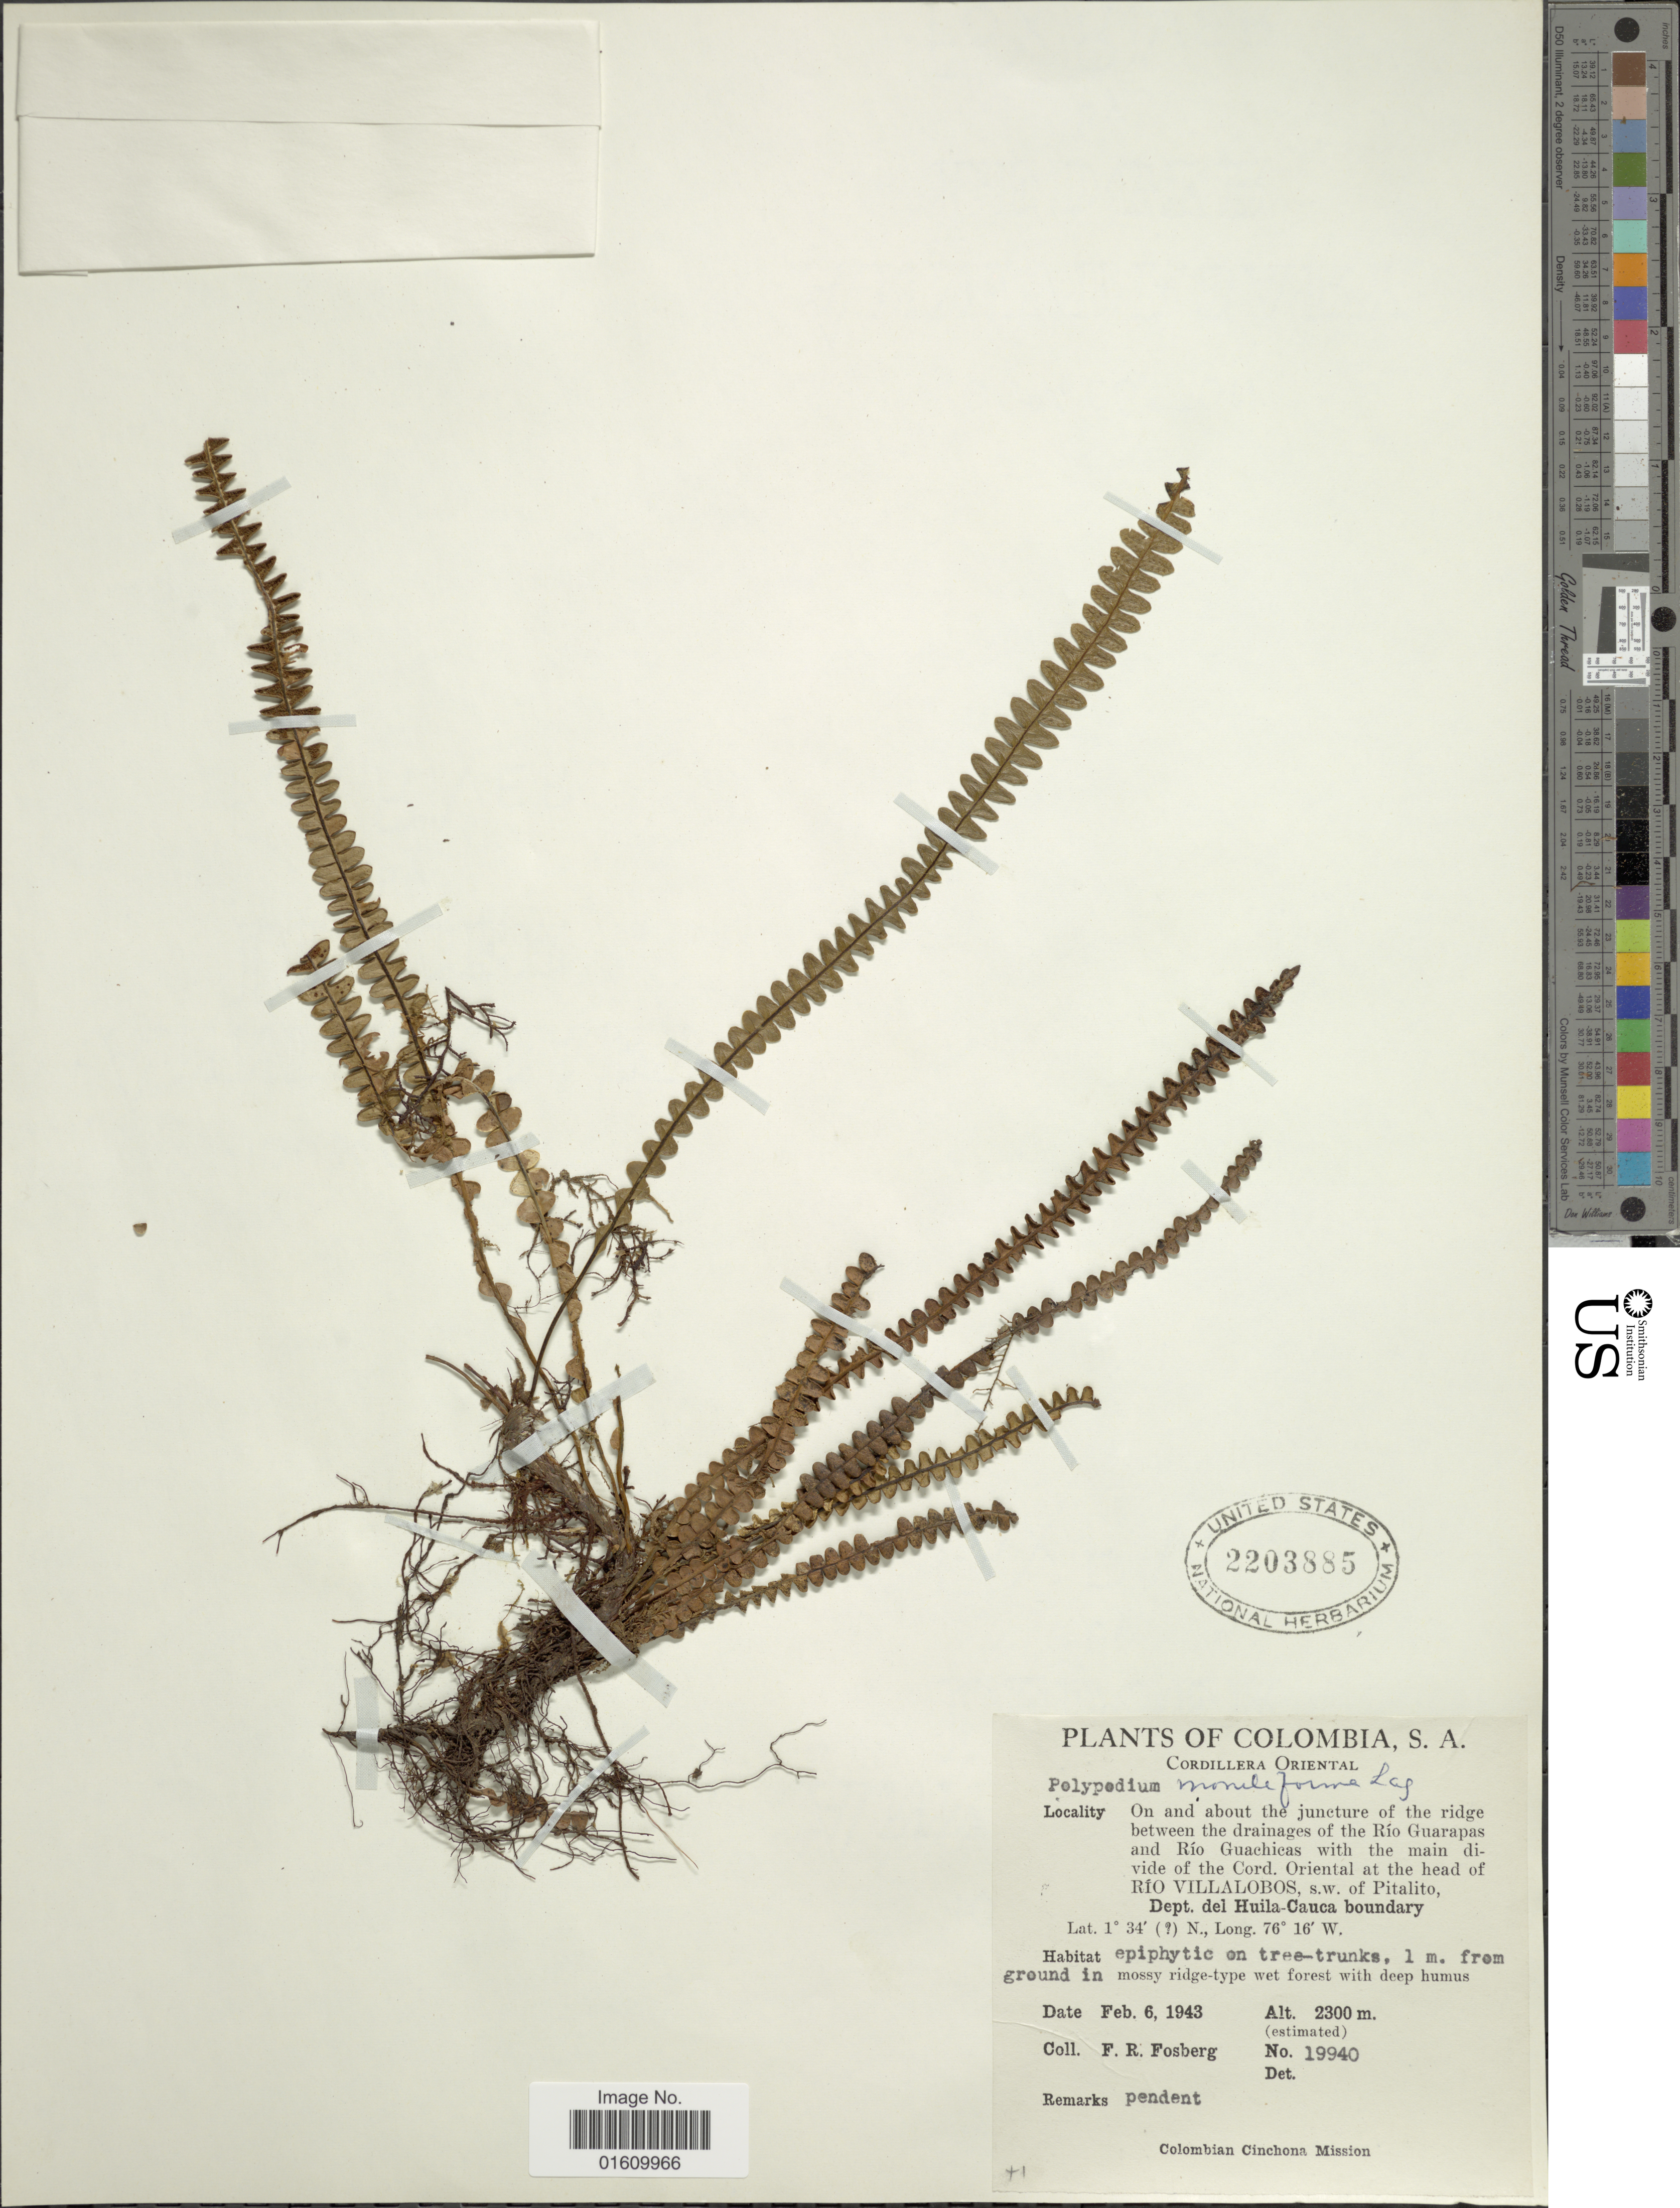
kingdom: Plantae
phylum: Tracheophyta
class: Polypodiopsida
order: Polypodiales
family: Polypodiaceae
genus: Melpomene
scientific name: Melpomene moniliformis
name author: (Lag. ex Sw.) A.R. Sm. & R.C. Moran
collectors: F. R. Fosberg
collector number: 19940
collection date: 1943-02-06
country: Colombia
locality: Cordillera Oriental, On and about the juncture of the ridge between the drainages of the Rio Guarapas and Rio Guachics with the main divide of the Cord, Oriental at the head of Rio Villalobos, s.w. of Pitalito, Dept. del Huila - Cauca boundary.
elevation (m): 2300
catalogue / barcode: US 2203885